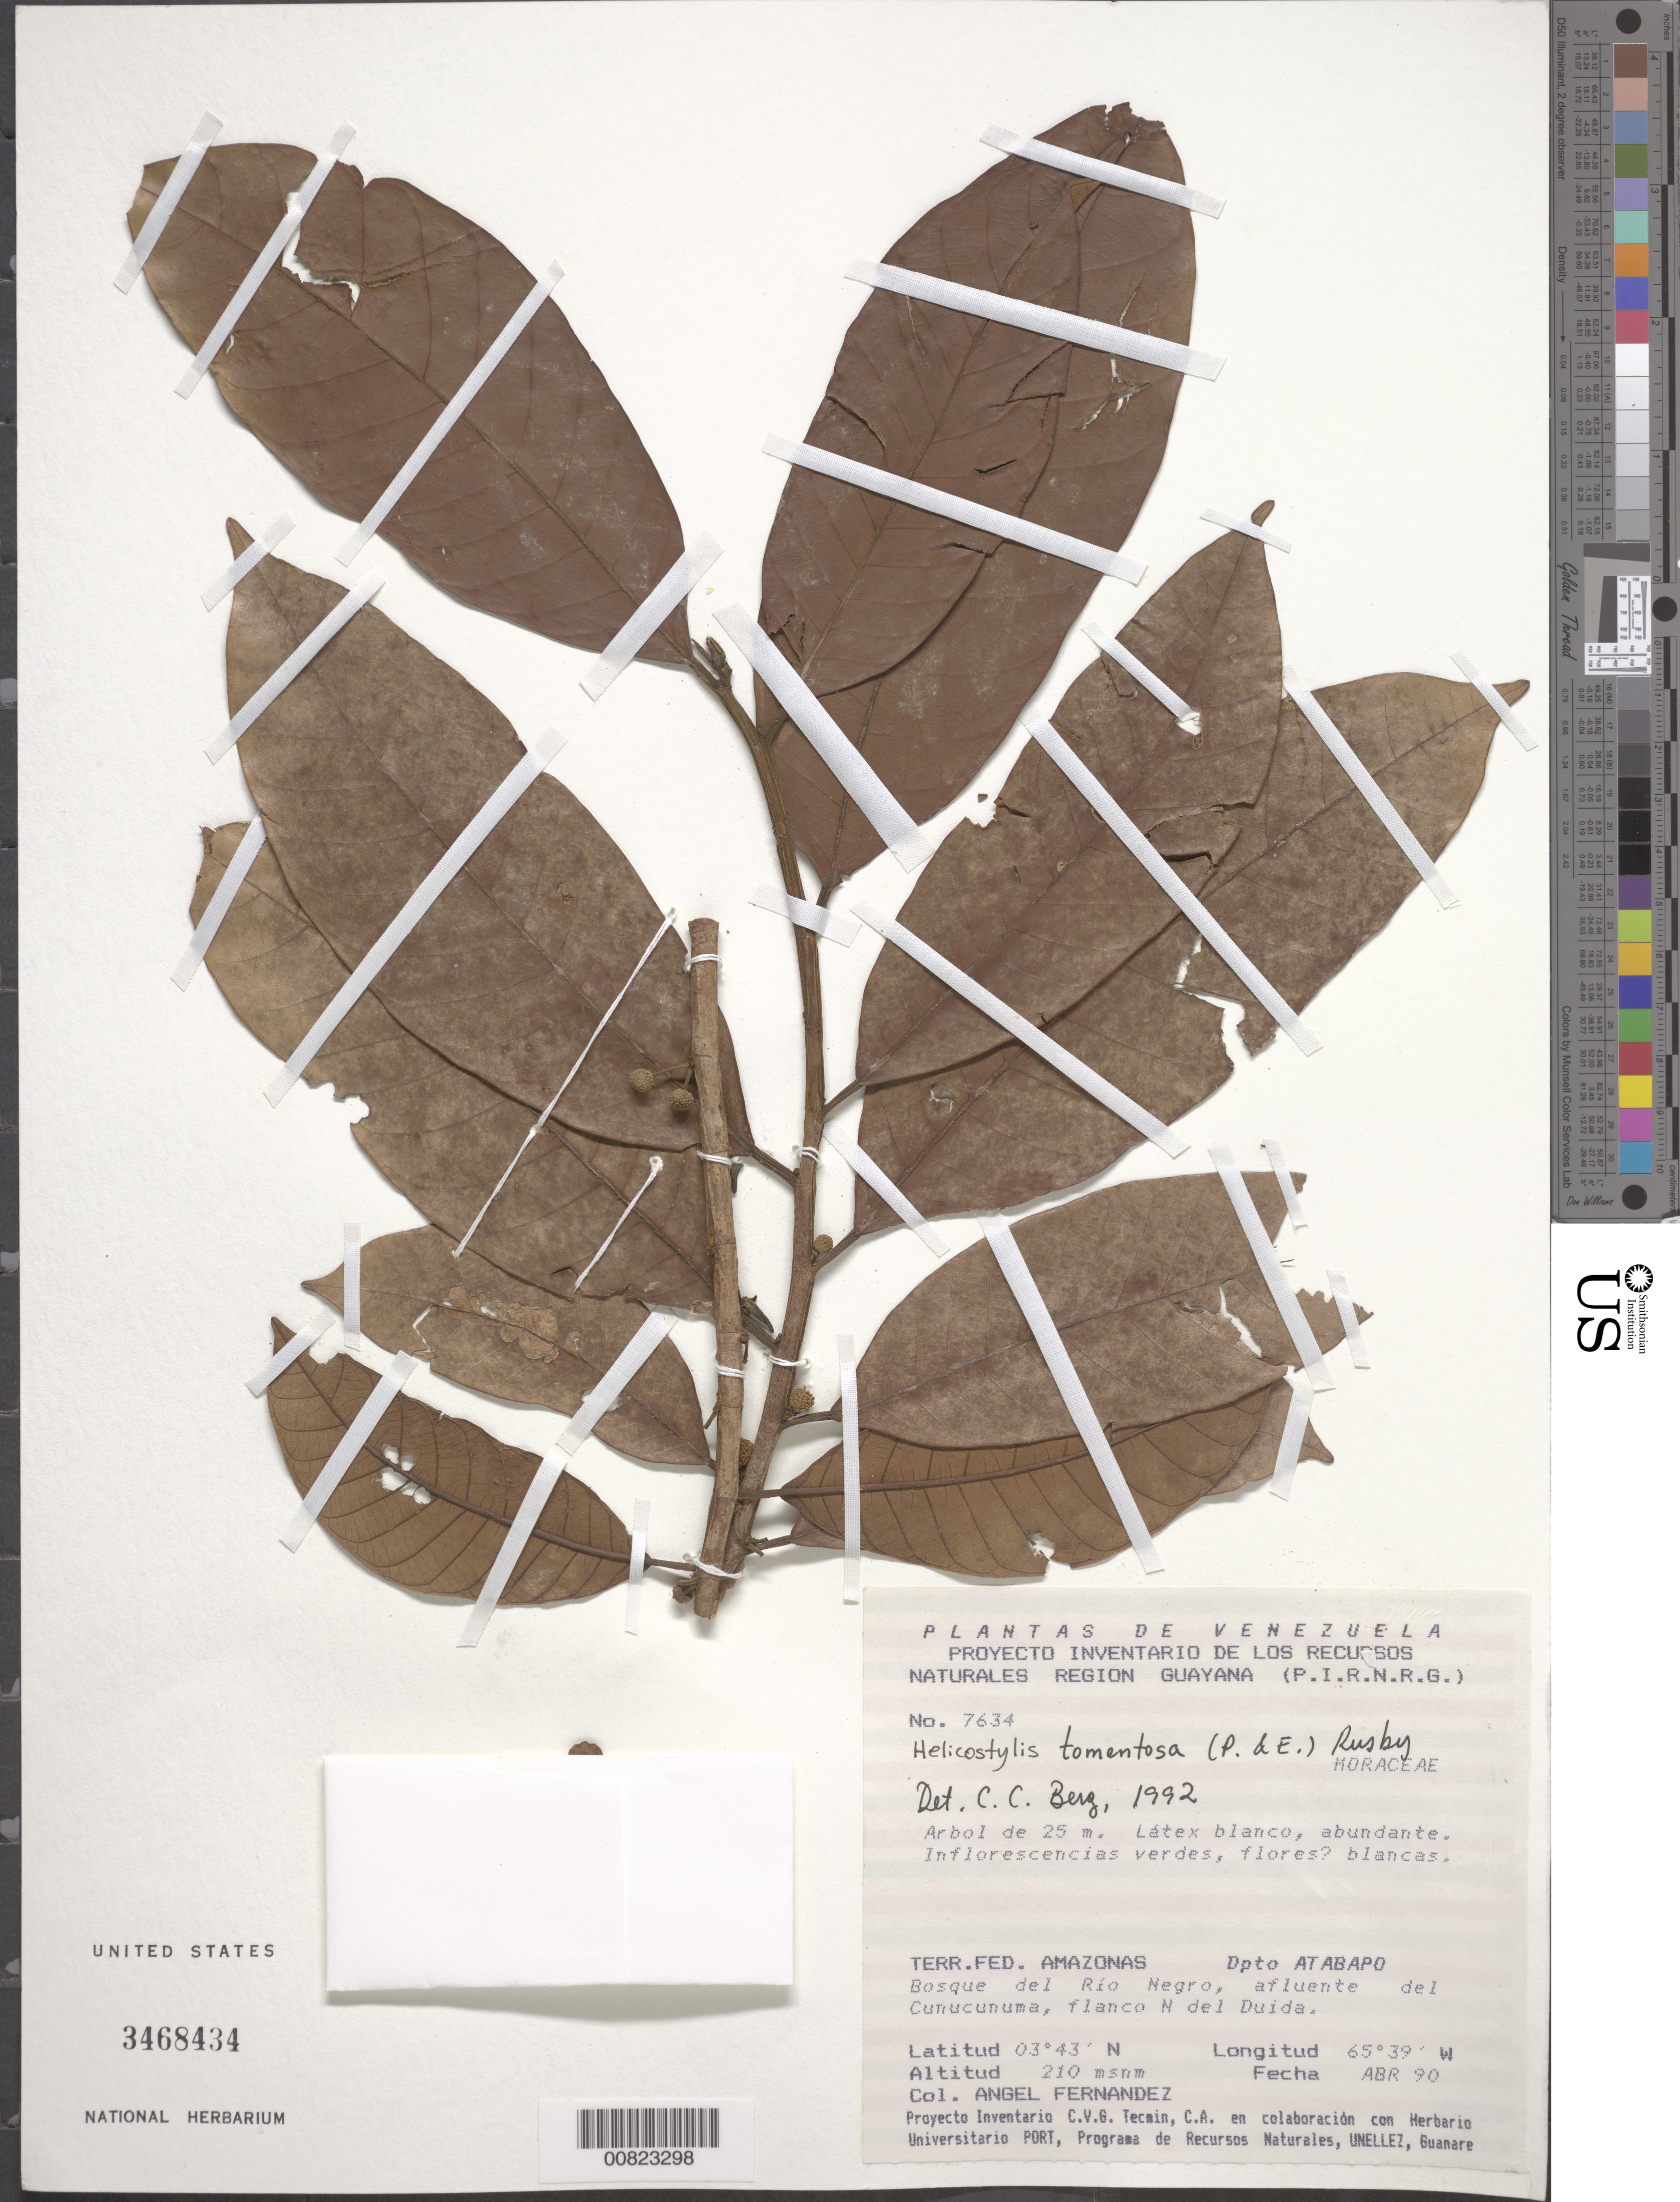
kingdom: Plantae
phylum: Tracheophyta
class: Magnoliopsida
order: Rosales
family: Moraceae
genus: Helicostylis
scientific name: Helicostylis tomentosa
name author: (Poepp. & Endl.) Rusby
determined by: Berg, C. C.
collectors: A. Fernández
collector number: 7634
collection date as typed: Apr-90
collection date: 1990-04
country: Venezuela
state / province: Amazonas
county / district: Atabapo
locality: Río Negro, afluente del Cunucunama, flanco N del Duída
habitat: Forest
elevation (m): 210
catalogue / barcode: US 3468434